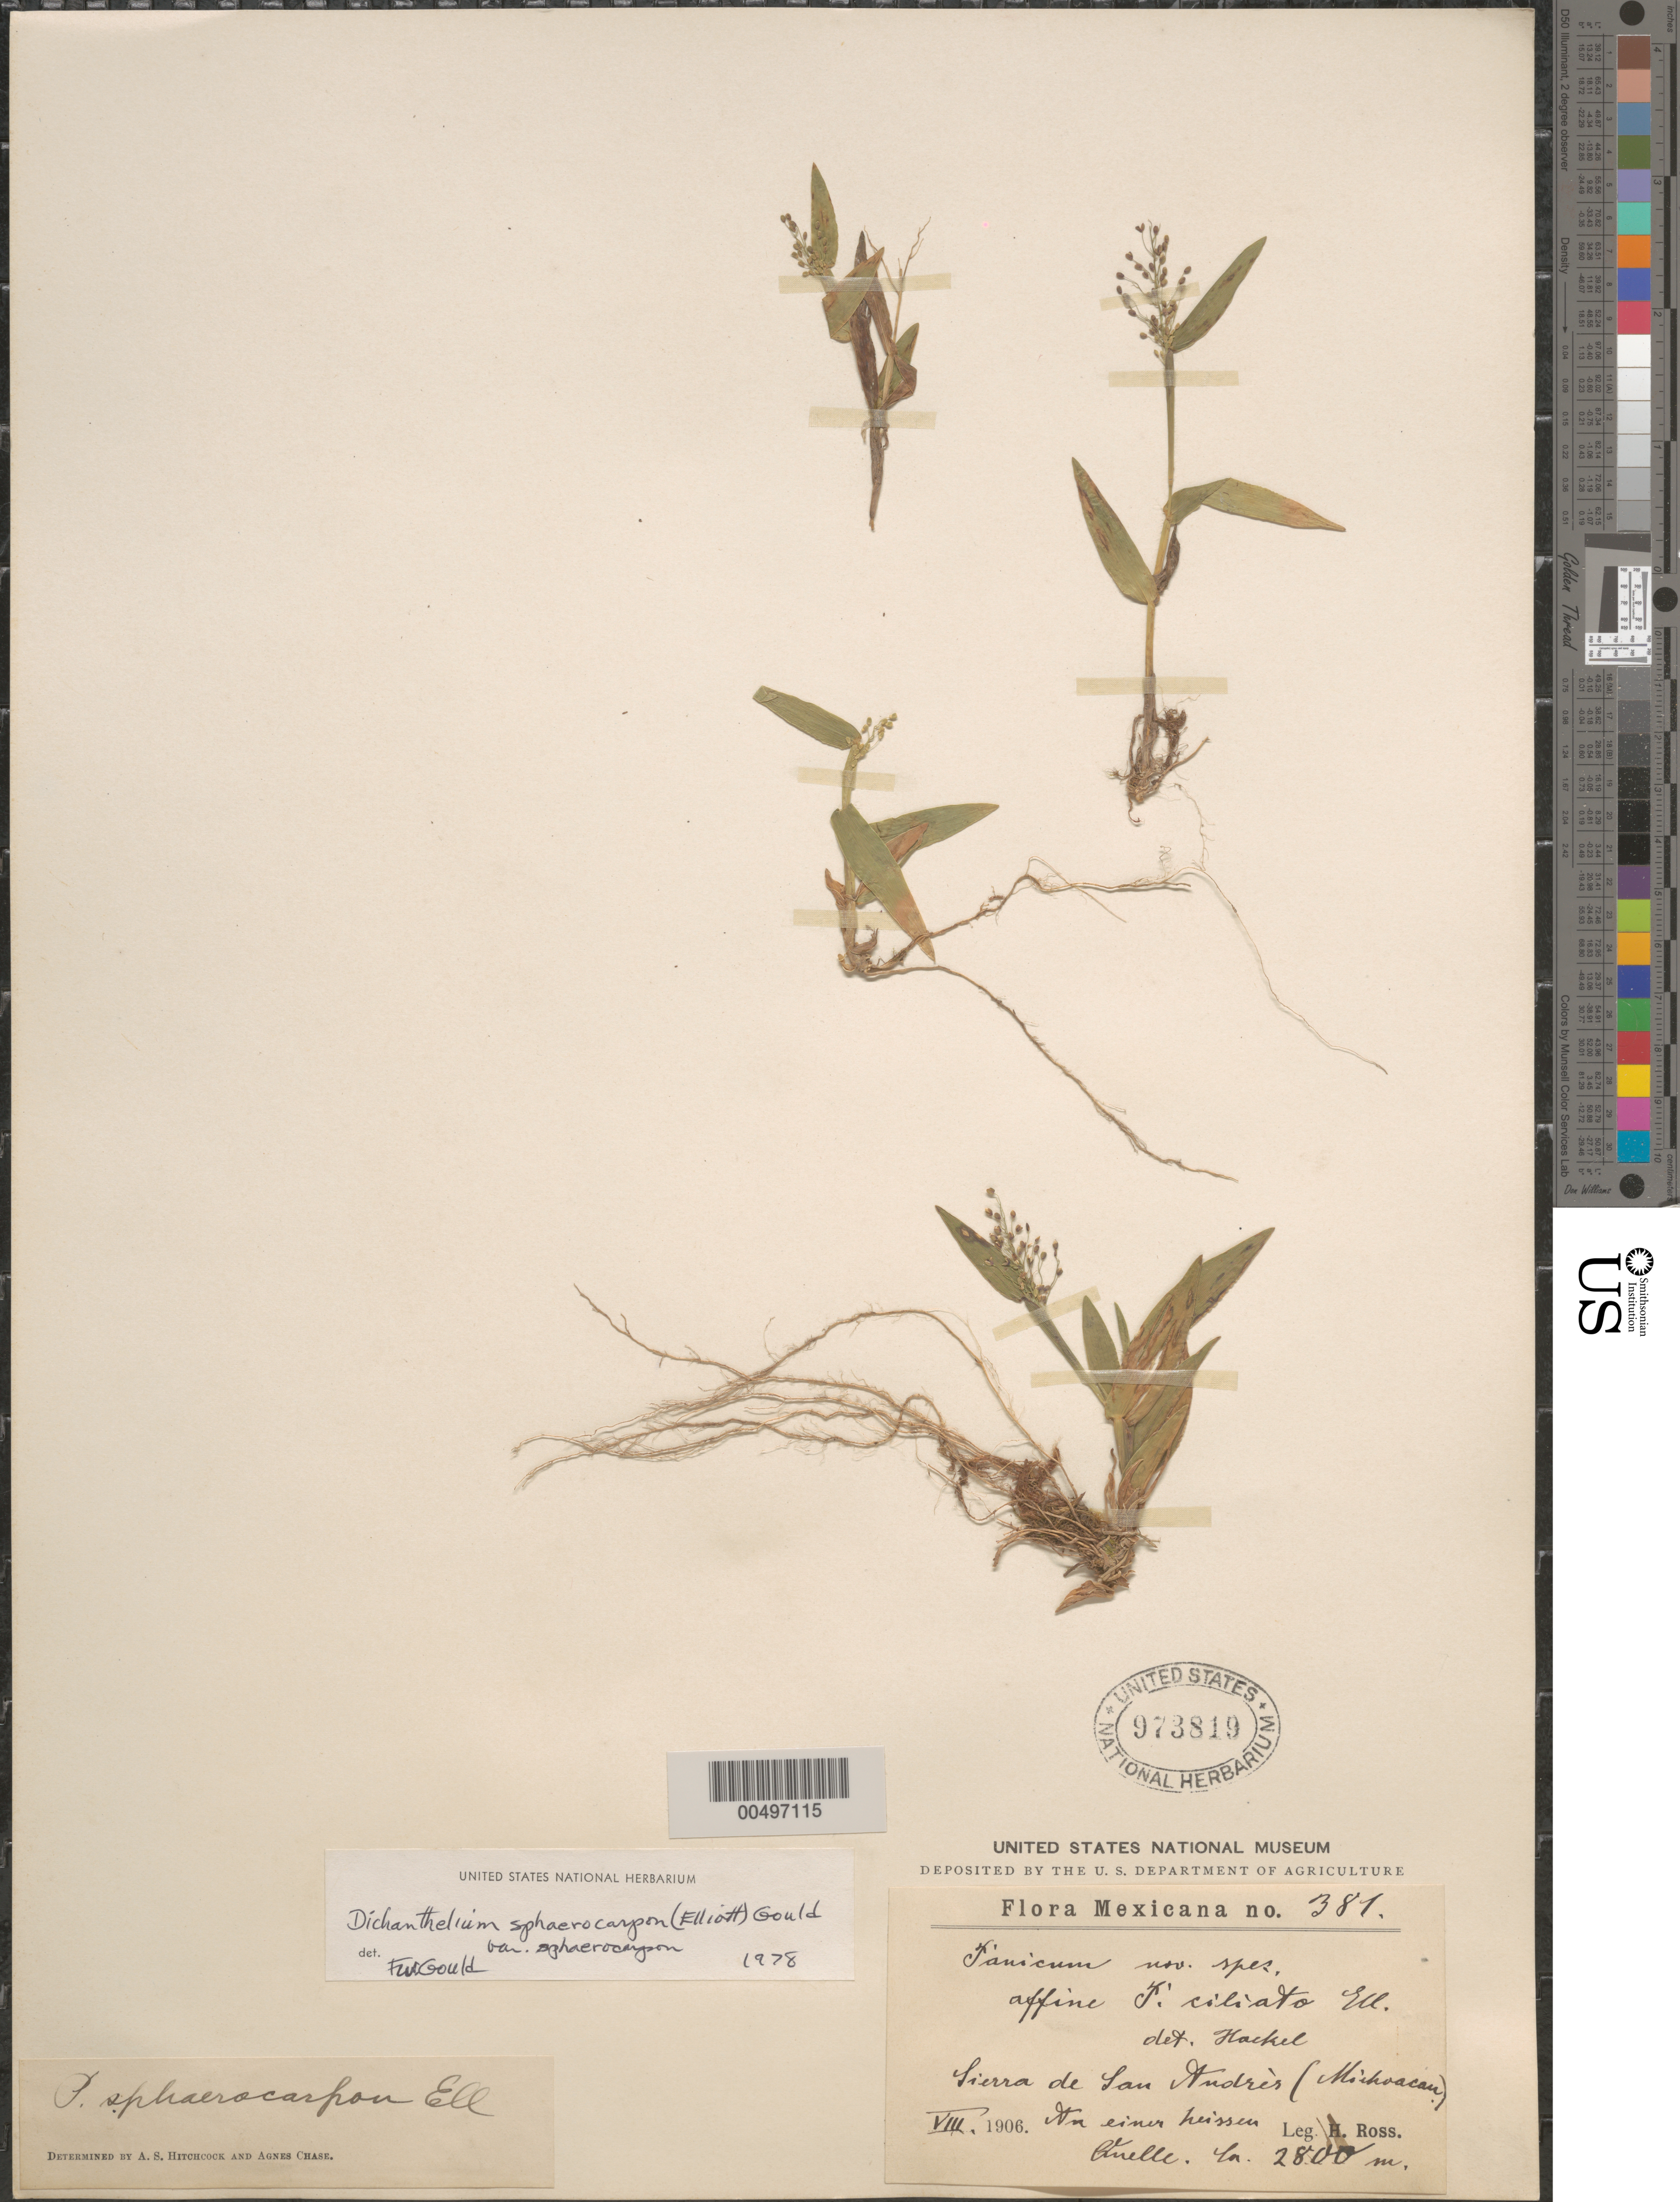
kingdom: Plantae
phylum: Tracheophyta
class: Liliopsida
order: Poales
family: Poaceae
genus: Dichanthelium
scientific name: Dichanthelium sphaerocarpon var. sphaerocarpon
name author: (Elliott) Gould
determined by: Gould, F. W.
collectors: H. Ross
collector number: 381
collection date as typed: Aug 1906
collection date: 1906-08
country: Mexico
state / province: Michoacán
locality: Sierra de San Andres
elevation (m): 2800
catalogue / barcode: US 973819